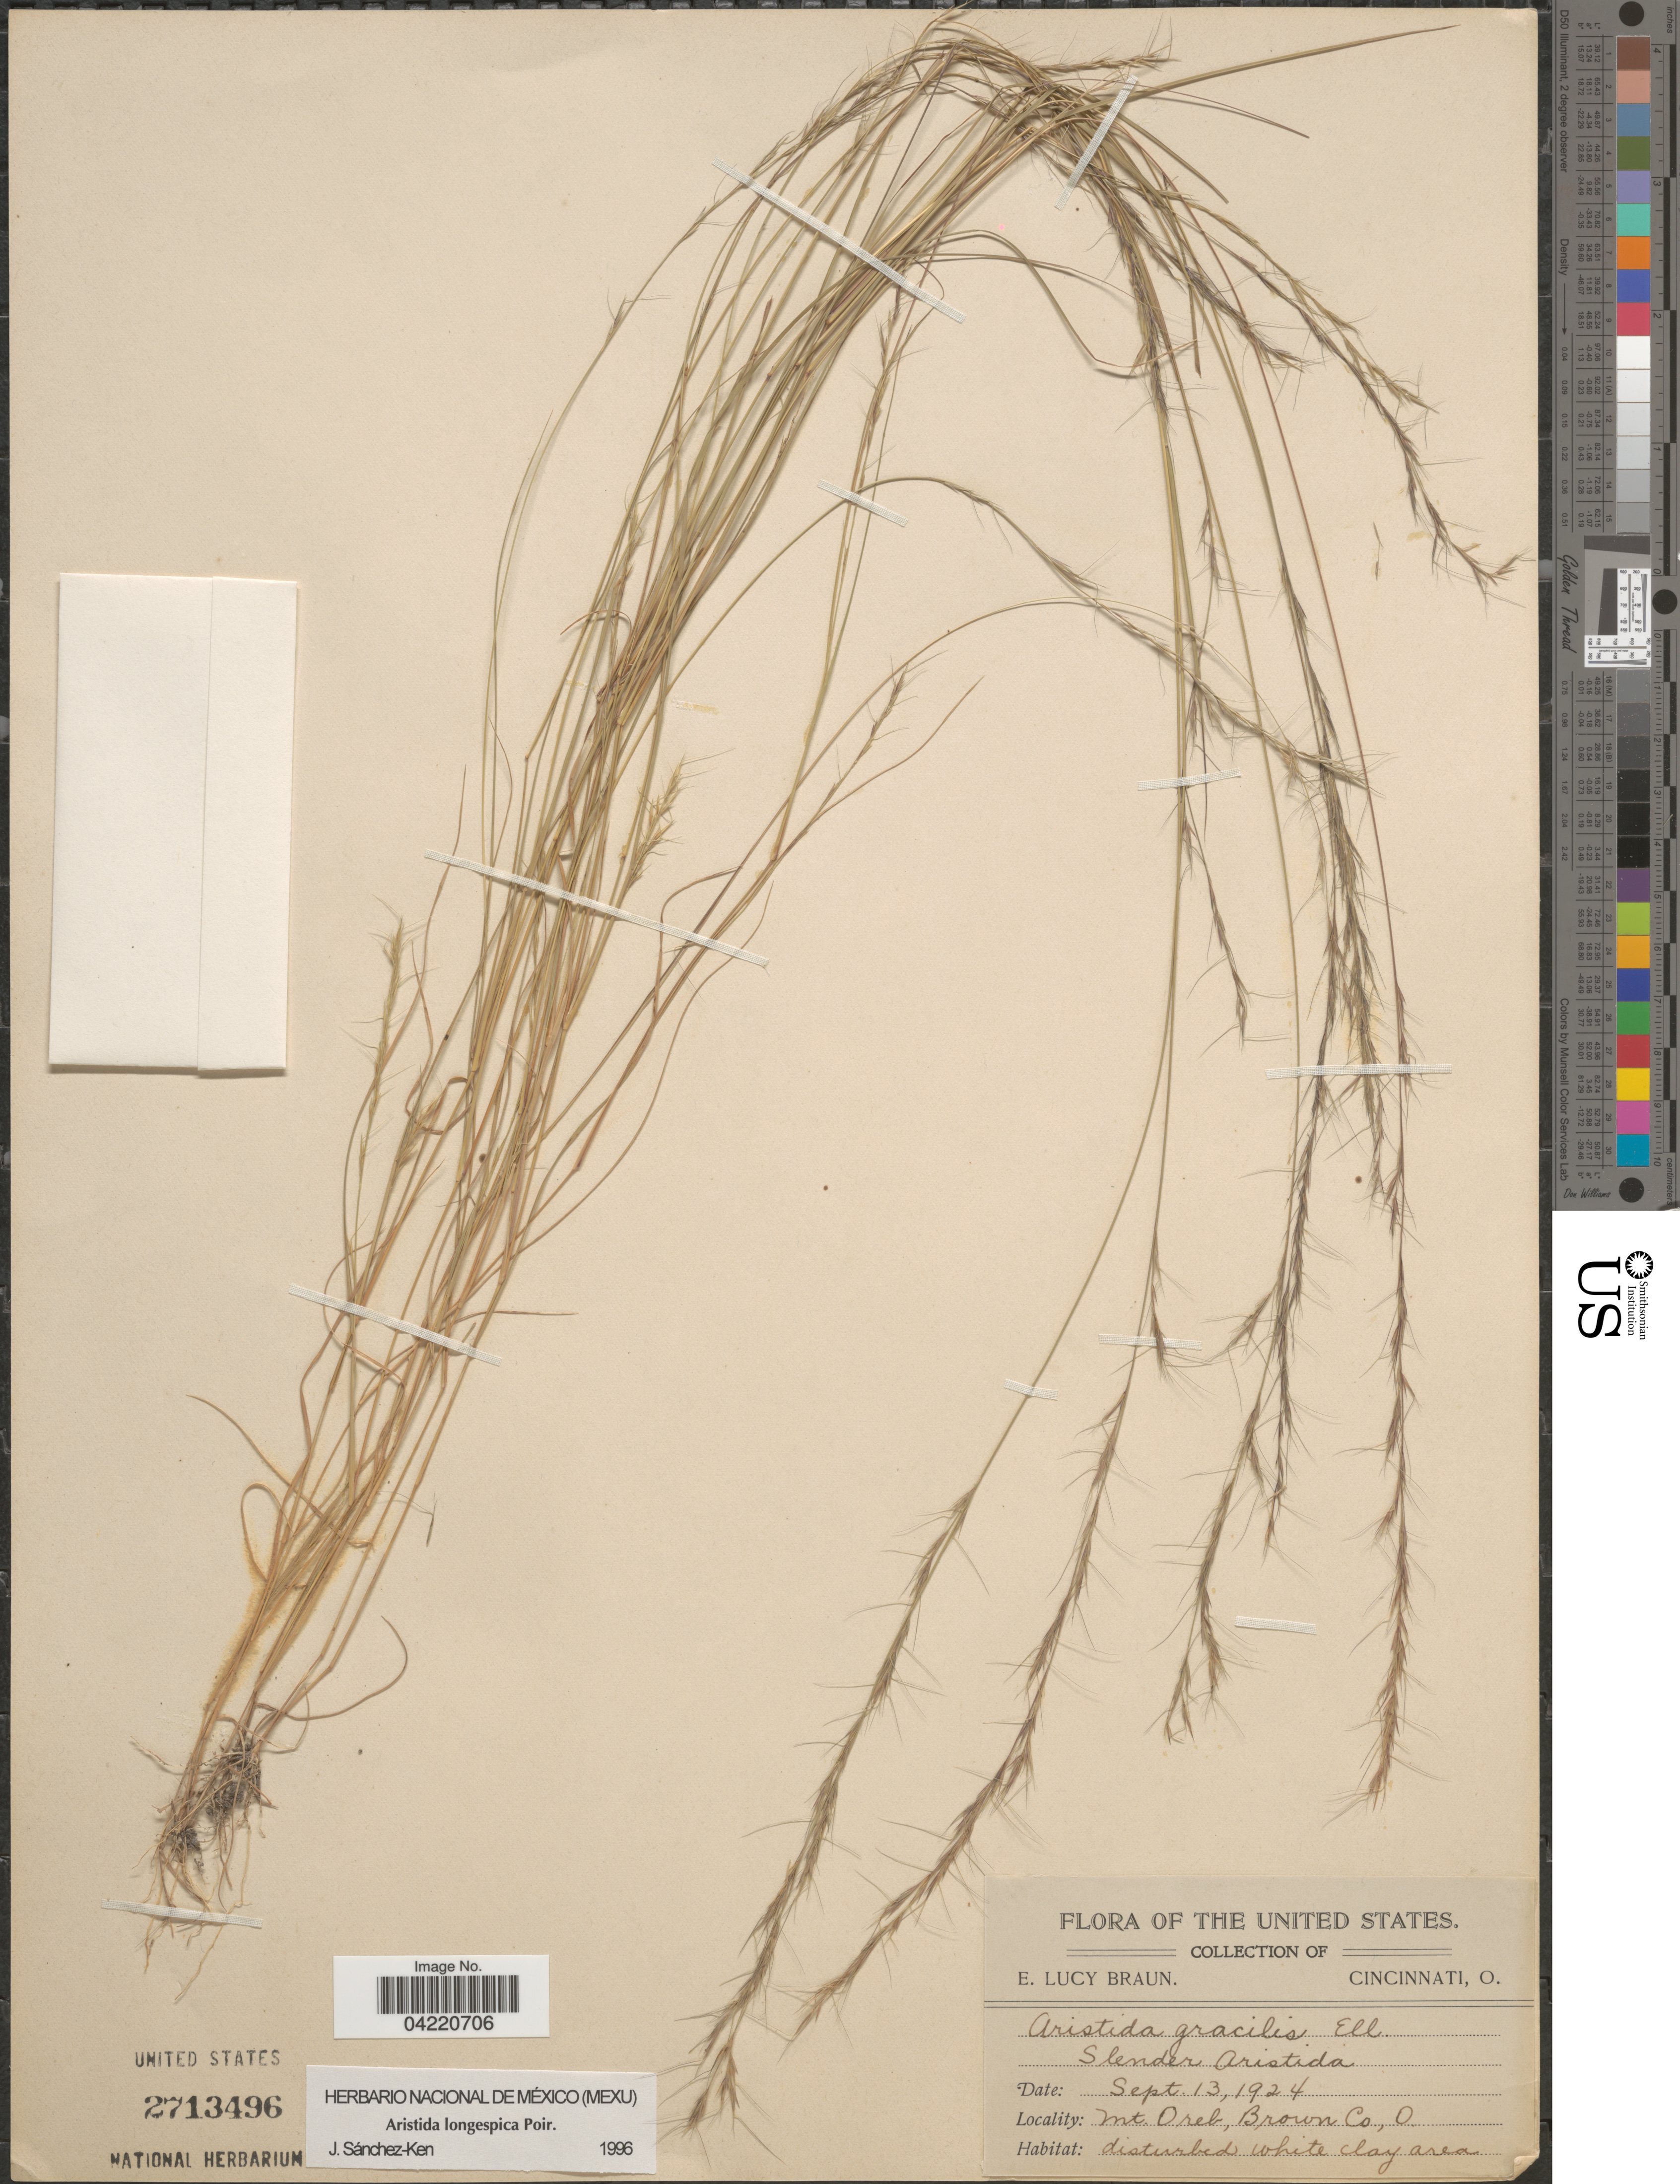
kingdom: Plantae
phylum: Tracheophyta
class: Liliopsida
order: Poales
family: Poaceae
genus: Aristida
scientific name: Aristida longespica var. longespica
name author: Poir.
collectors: E. L. Braun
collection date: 1924-09-13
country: United States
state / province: Ohio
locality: Mt. Oreb, Brown Co.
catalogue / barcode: US 2713496